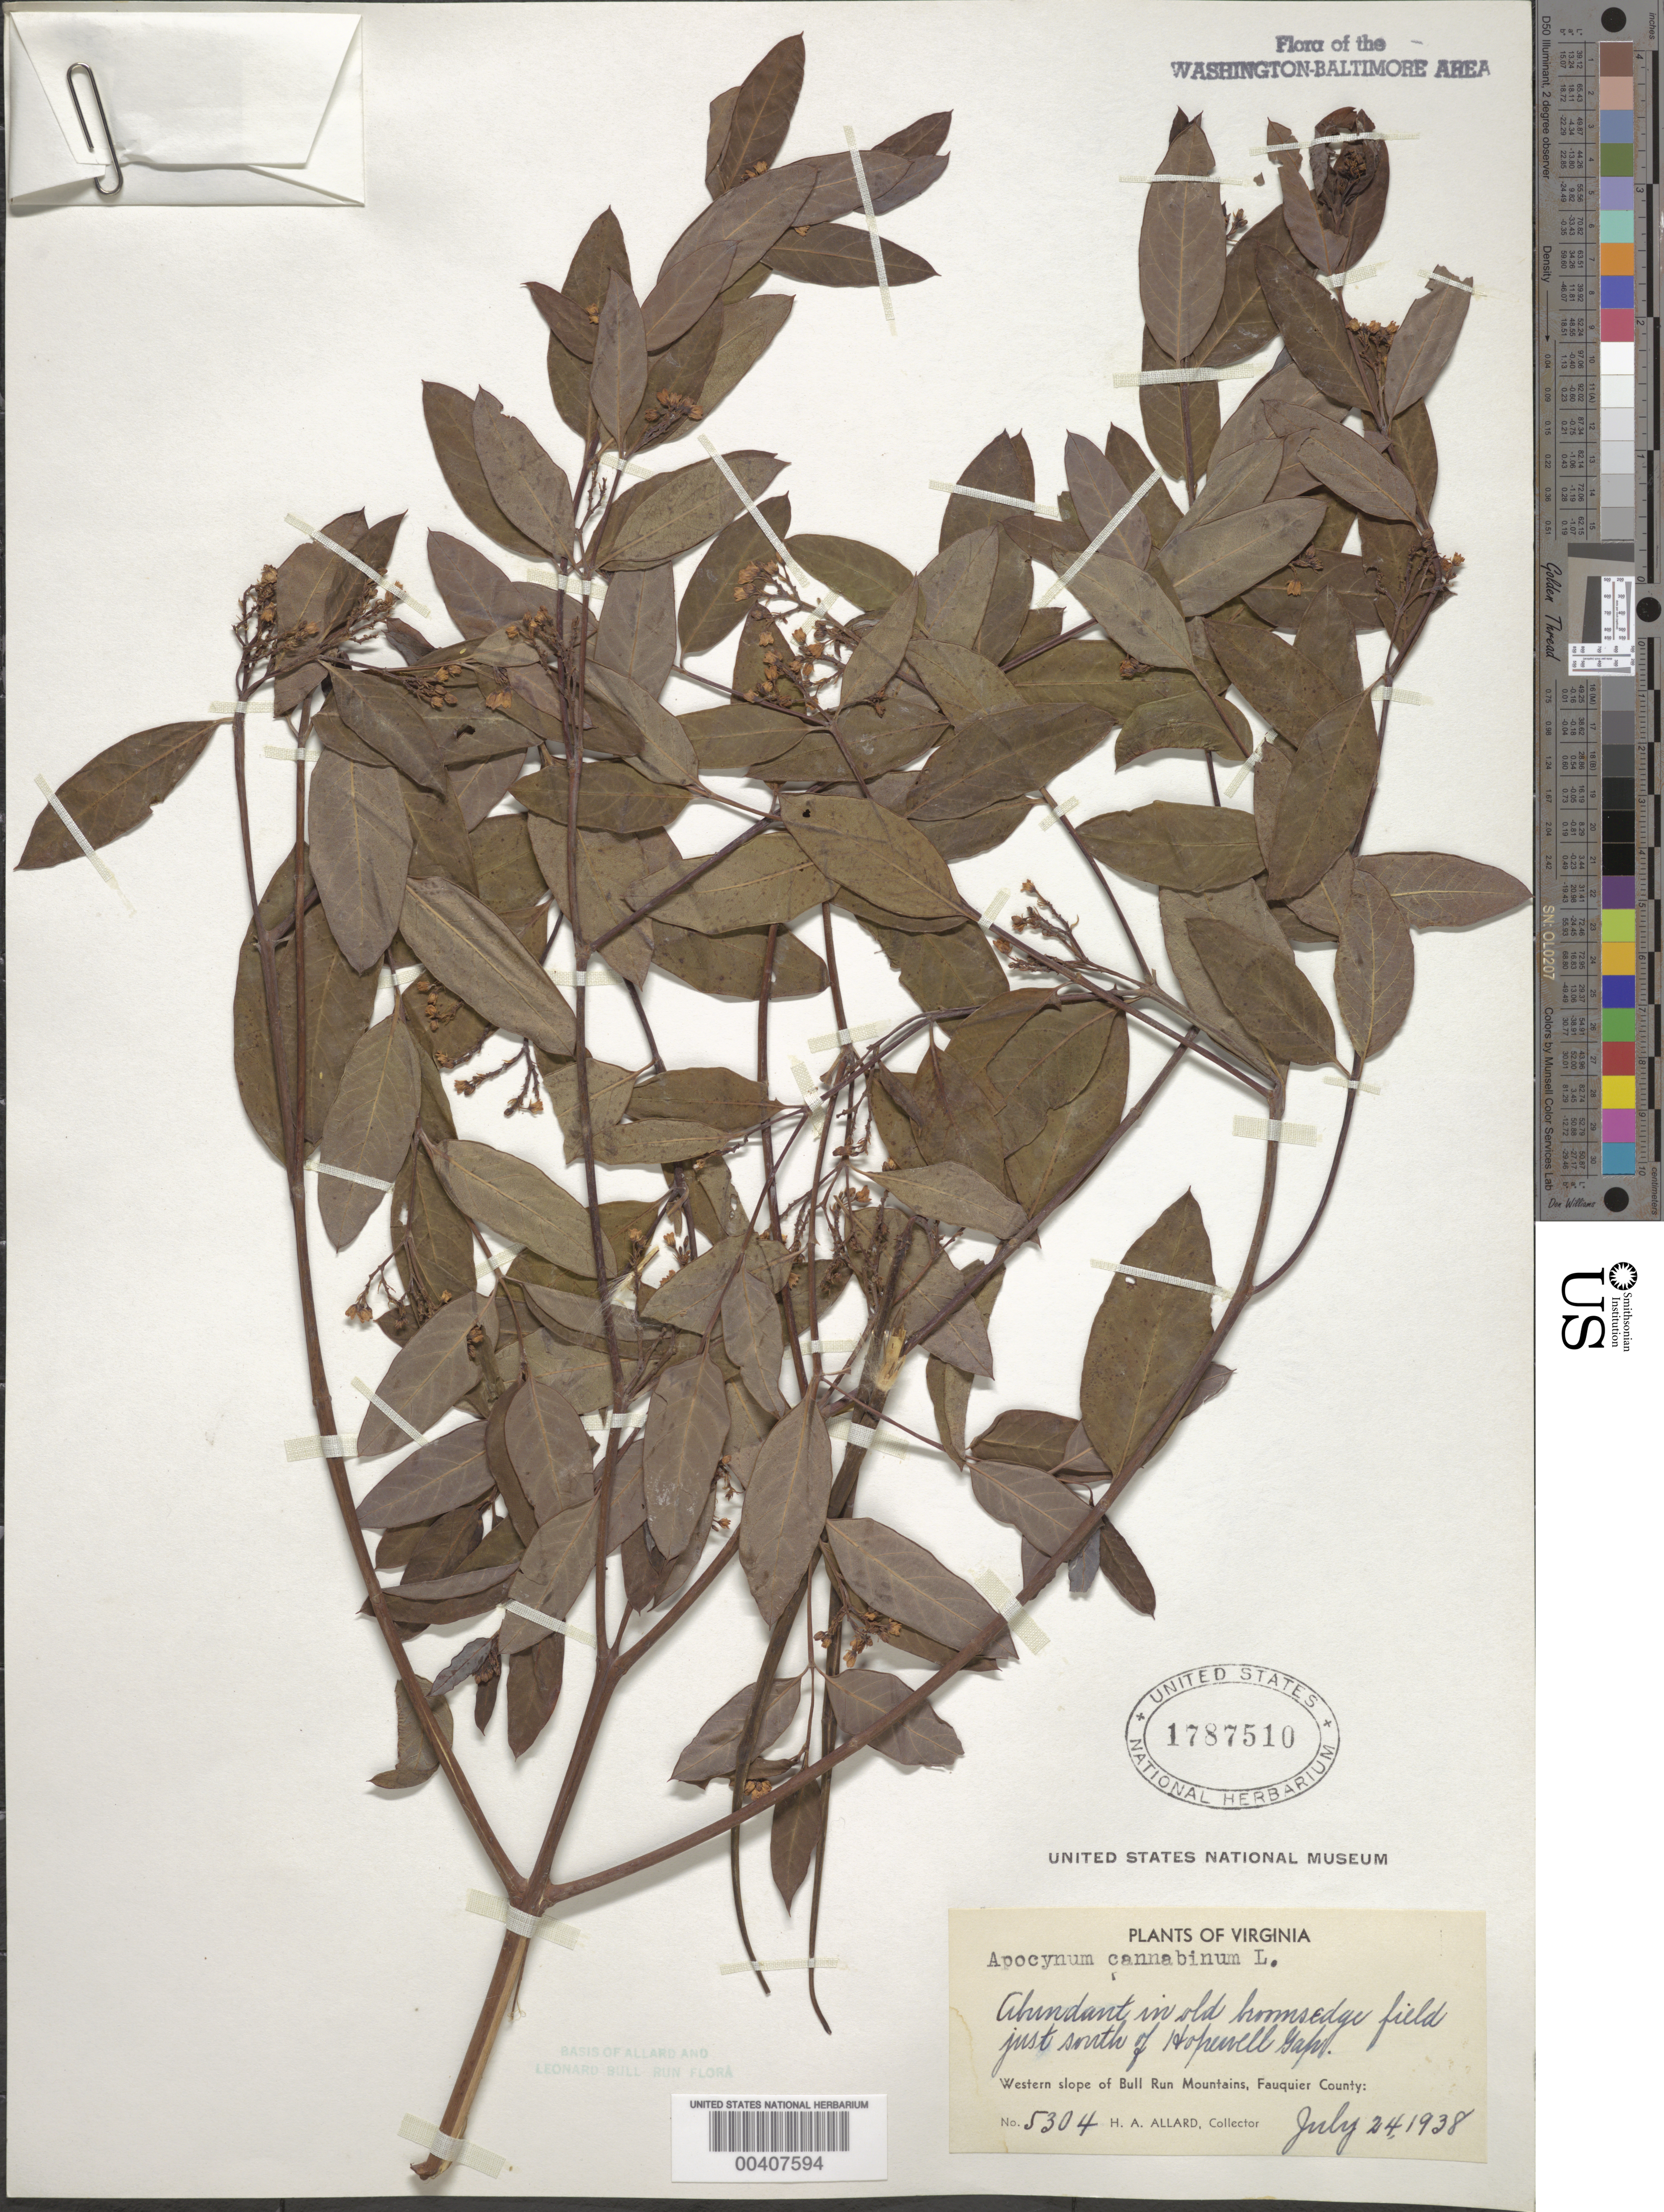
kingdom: Plantae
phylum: Tracheophyta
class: Magnoliopsida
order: Gentianales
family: Apocynaceae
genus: Apocynum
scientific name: Apocynum cannabinum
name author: L.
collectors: H. A. Allard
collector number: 5304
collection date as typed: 24 Jul 1938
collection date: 1938-07-24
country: United States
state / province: Virginia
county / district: Fauquier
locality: South of Hopewell Gap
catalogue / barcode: US 1787510